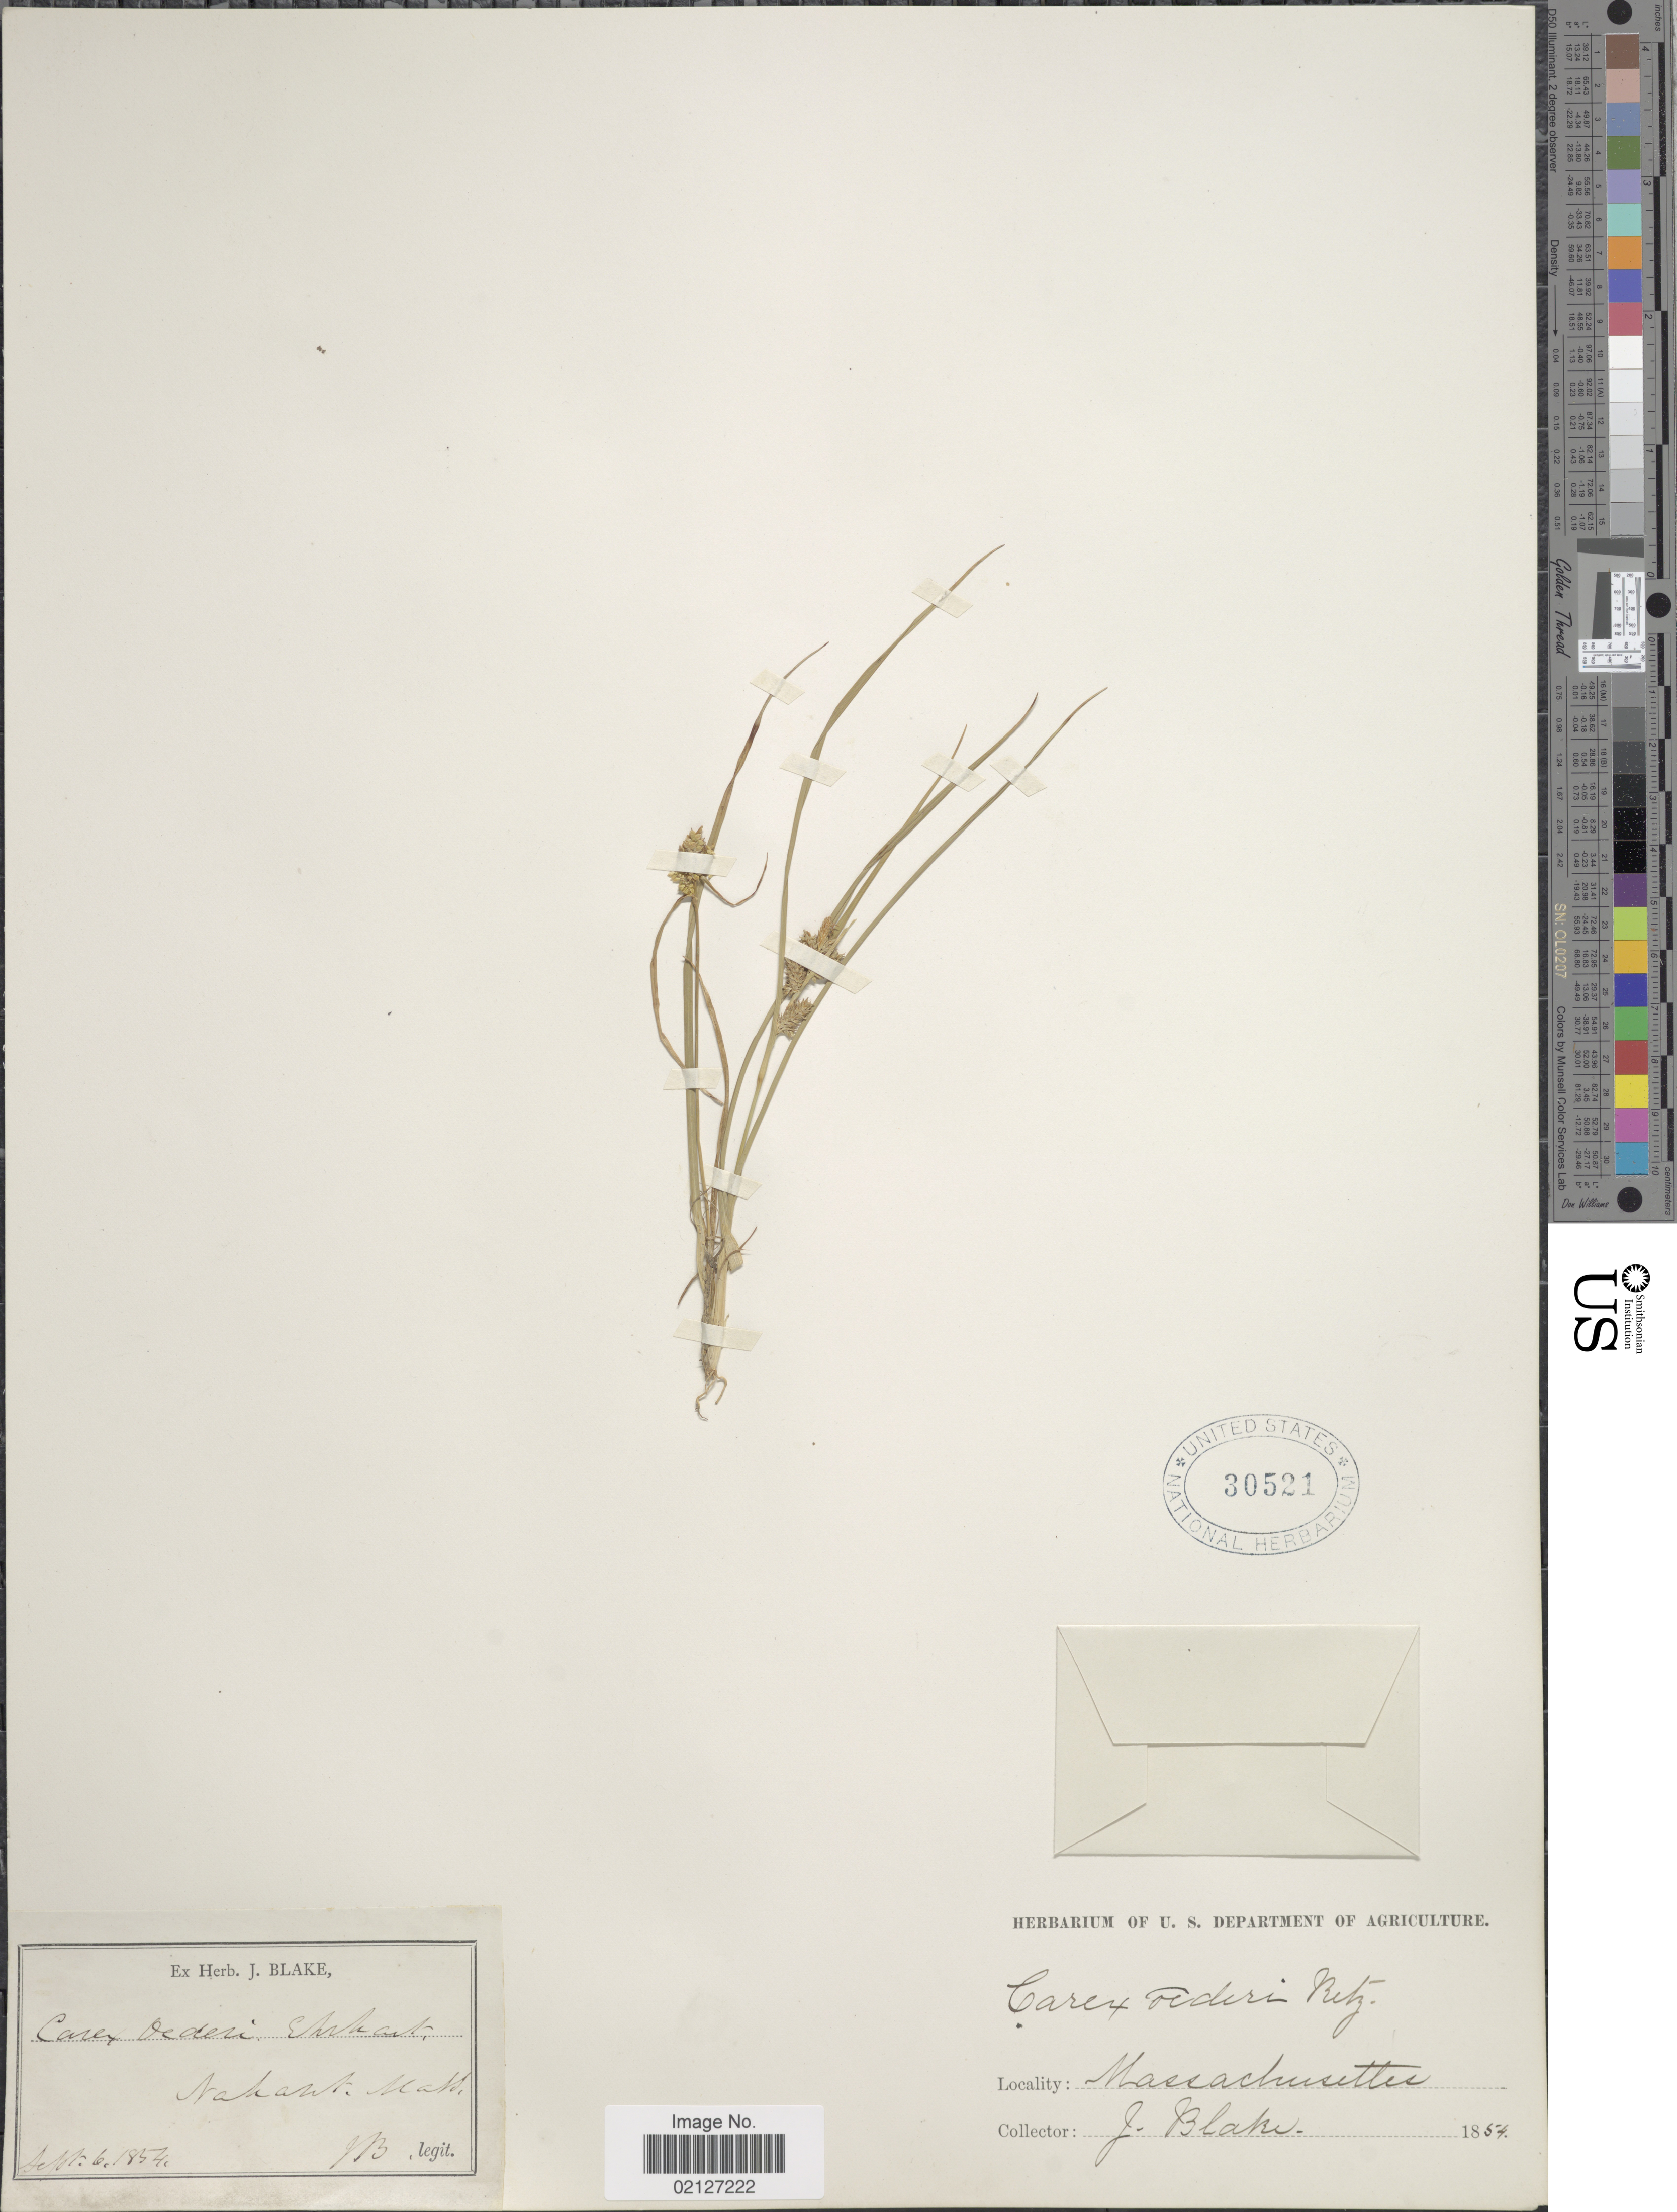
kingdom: Plantae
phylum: Tracheophyta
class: Liliopsida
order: Poales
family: Cyperaceae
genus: Carex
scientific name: Carex oederi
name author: Retz.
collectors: J. Blake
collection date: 1854-09-06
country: United States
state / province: Massachusetts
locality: Nakant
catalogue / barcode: US 30521